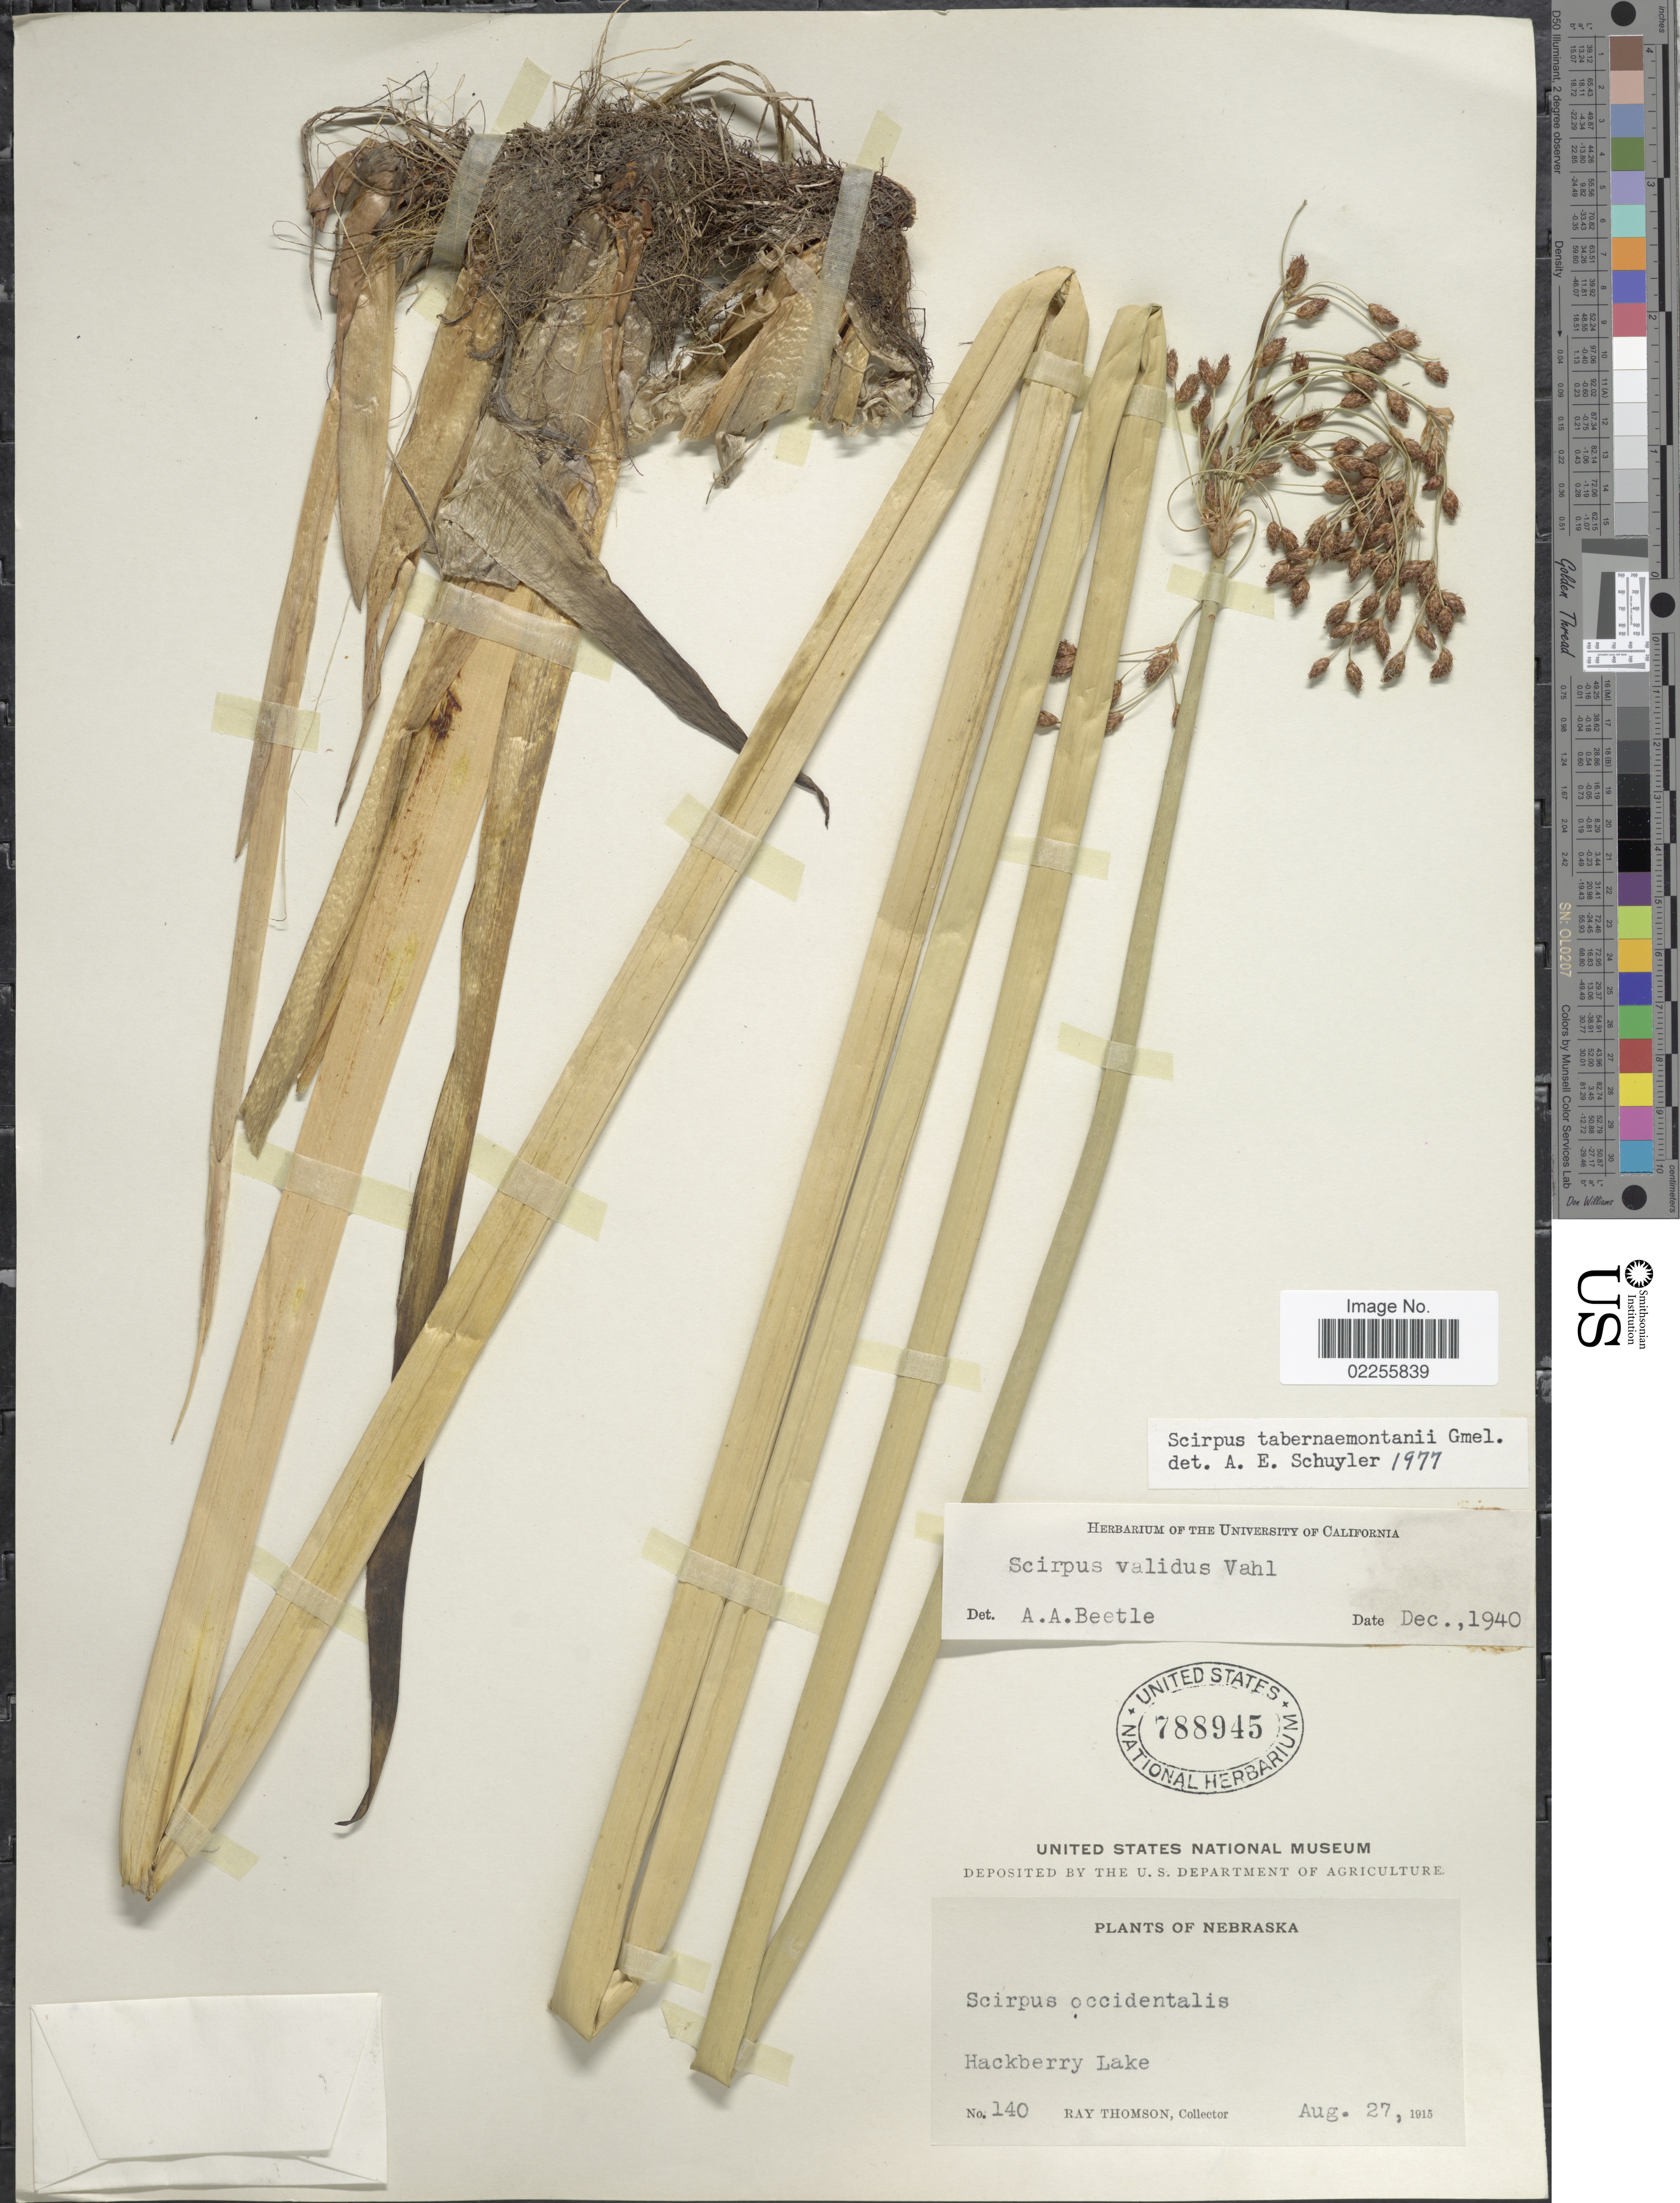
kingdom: Plantae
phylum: Tracheophyta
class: Liliopsida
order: Poales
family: Cyperaceae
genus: Schoenoplectus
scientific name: Schoenoplectus tabernaemontani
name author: (C.C. Gmel.) Palla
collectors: R. Thomson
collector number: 140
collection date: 1915-08-27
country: United States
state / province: Nebraska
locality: Hackberry Lake.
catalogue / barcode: US 788945